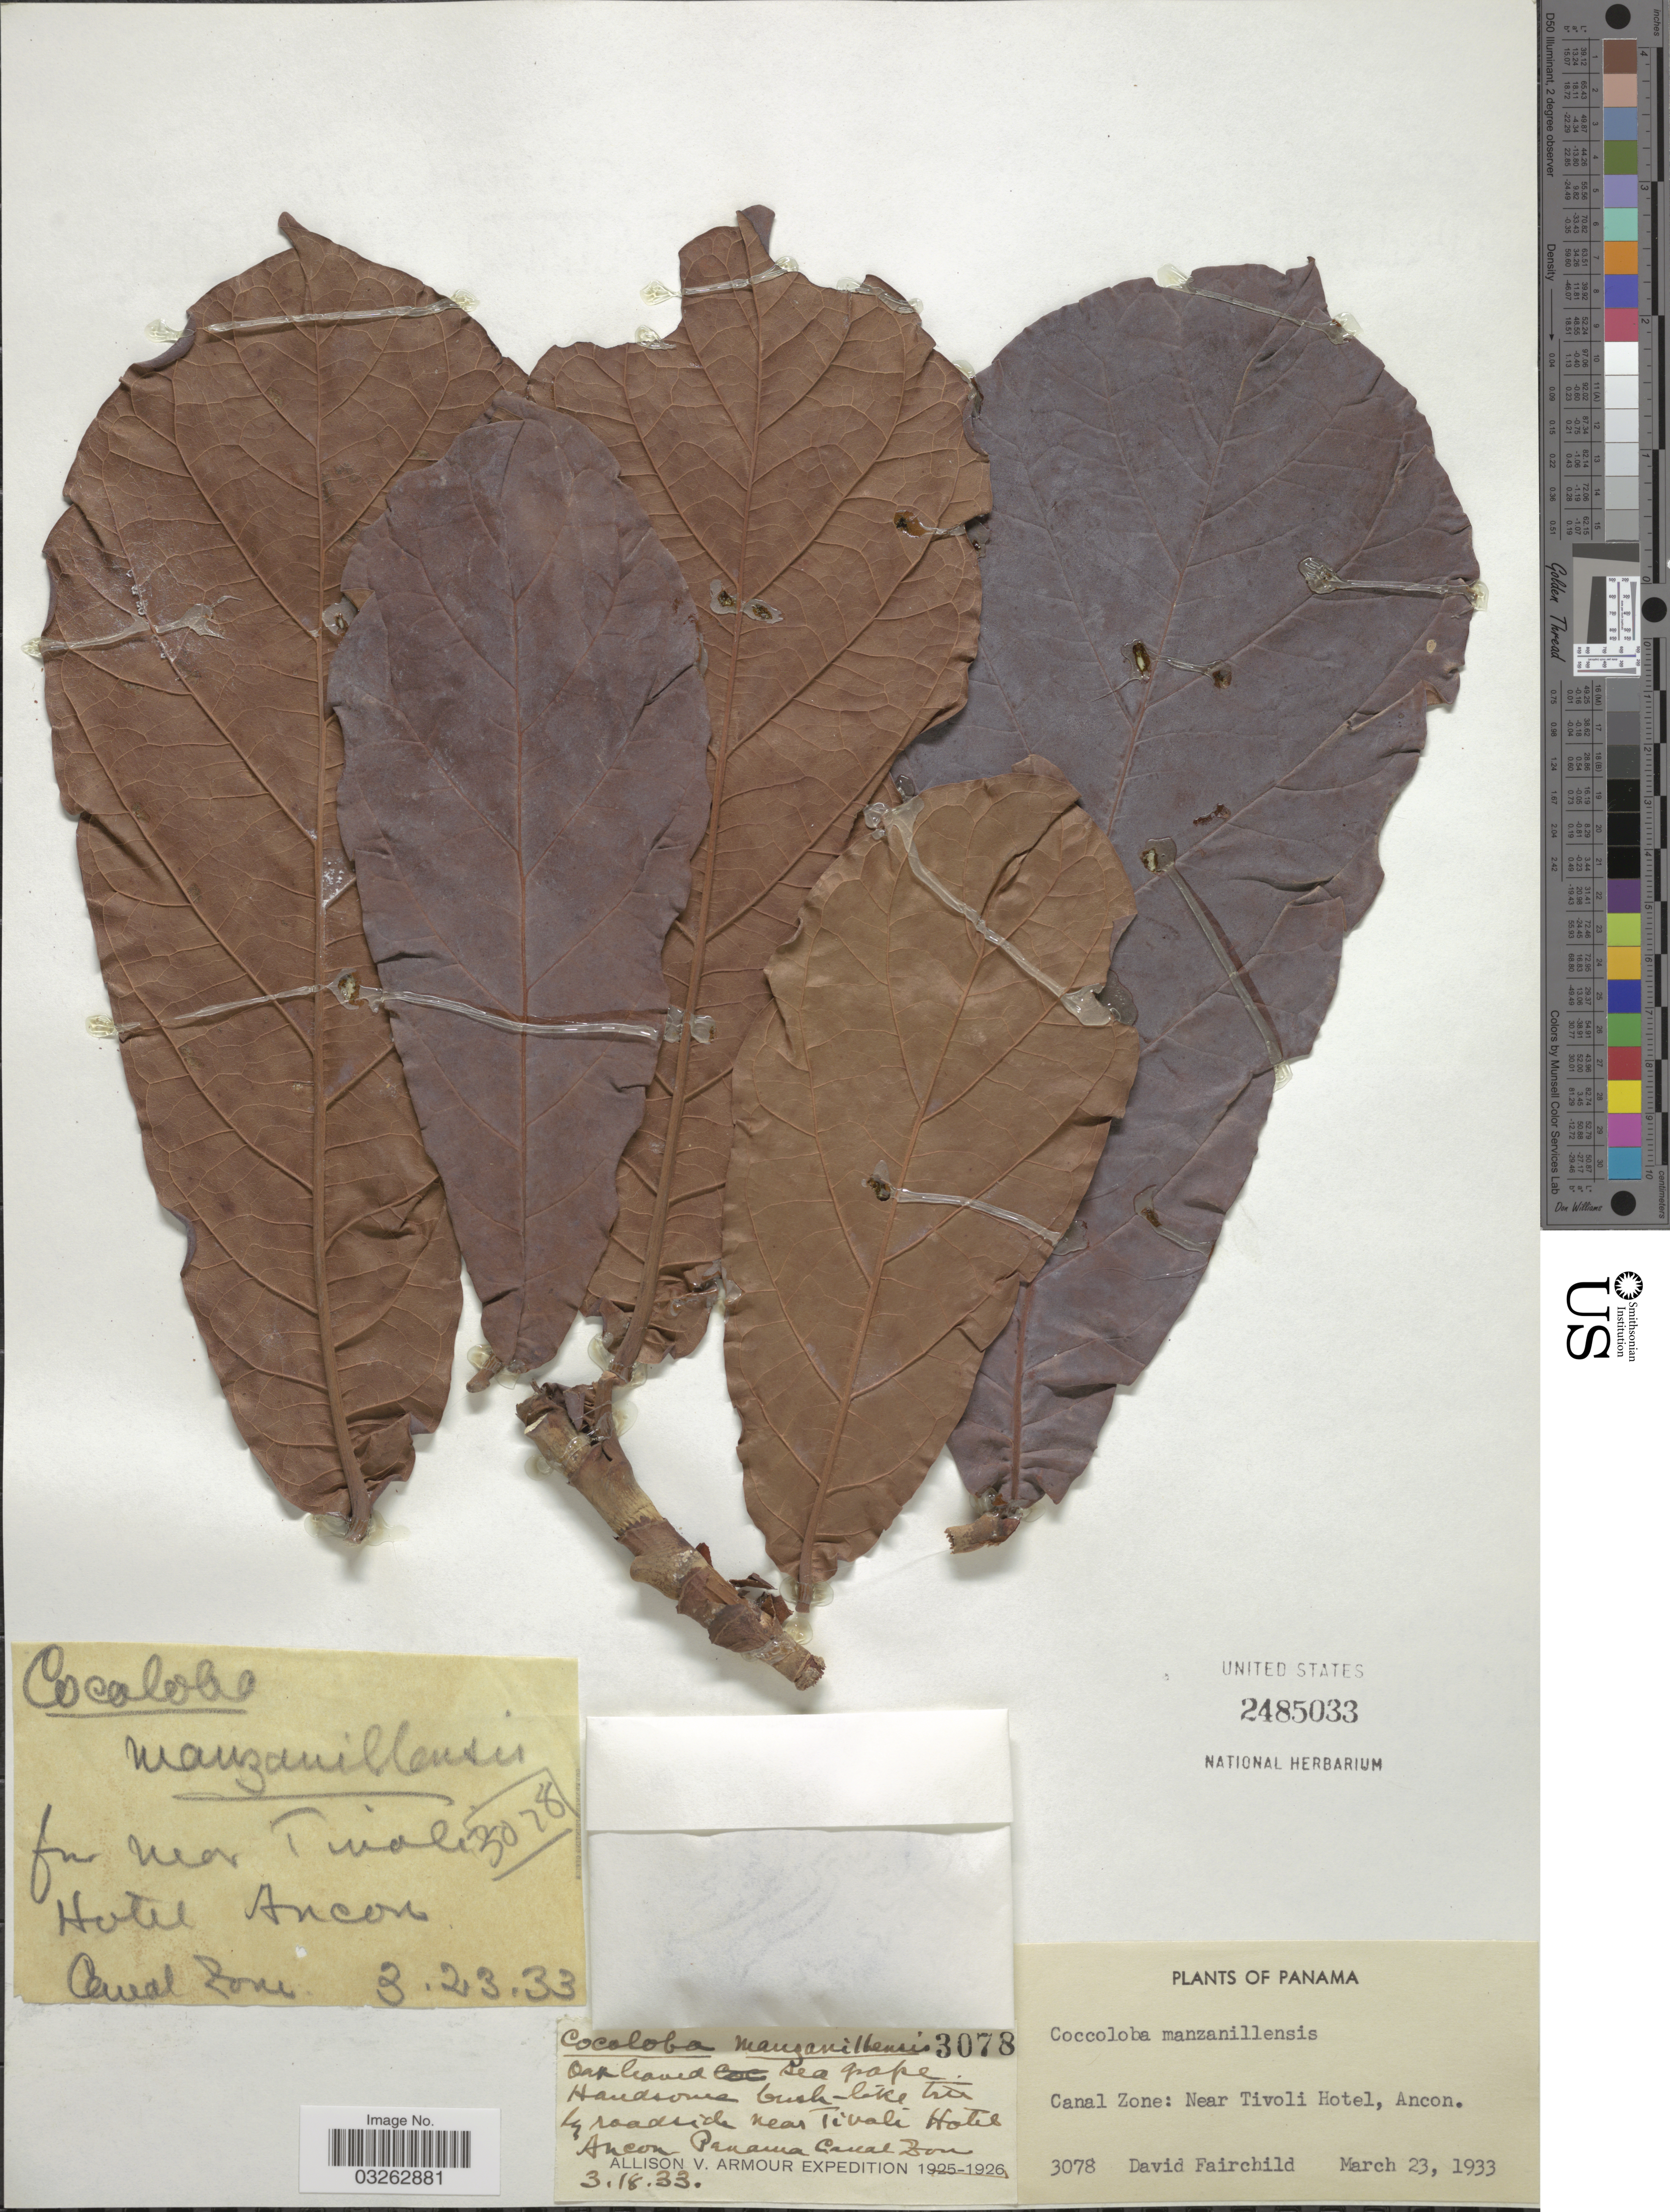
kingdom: Plantae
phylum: Tracheophyta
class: Magnoliopsida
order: Caryophyllales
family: Polygonaceae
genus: Coccoloba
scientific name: Coccoloba manzinellensis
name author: Beurl.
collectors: D. Fairchild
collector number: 3078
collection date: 1933-03-23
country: Panama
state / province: Colón / Panamá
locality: Canal Zone: Near Tivoli Hotel, Ancon.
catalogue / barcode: US 2485033